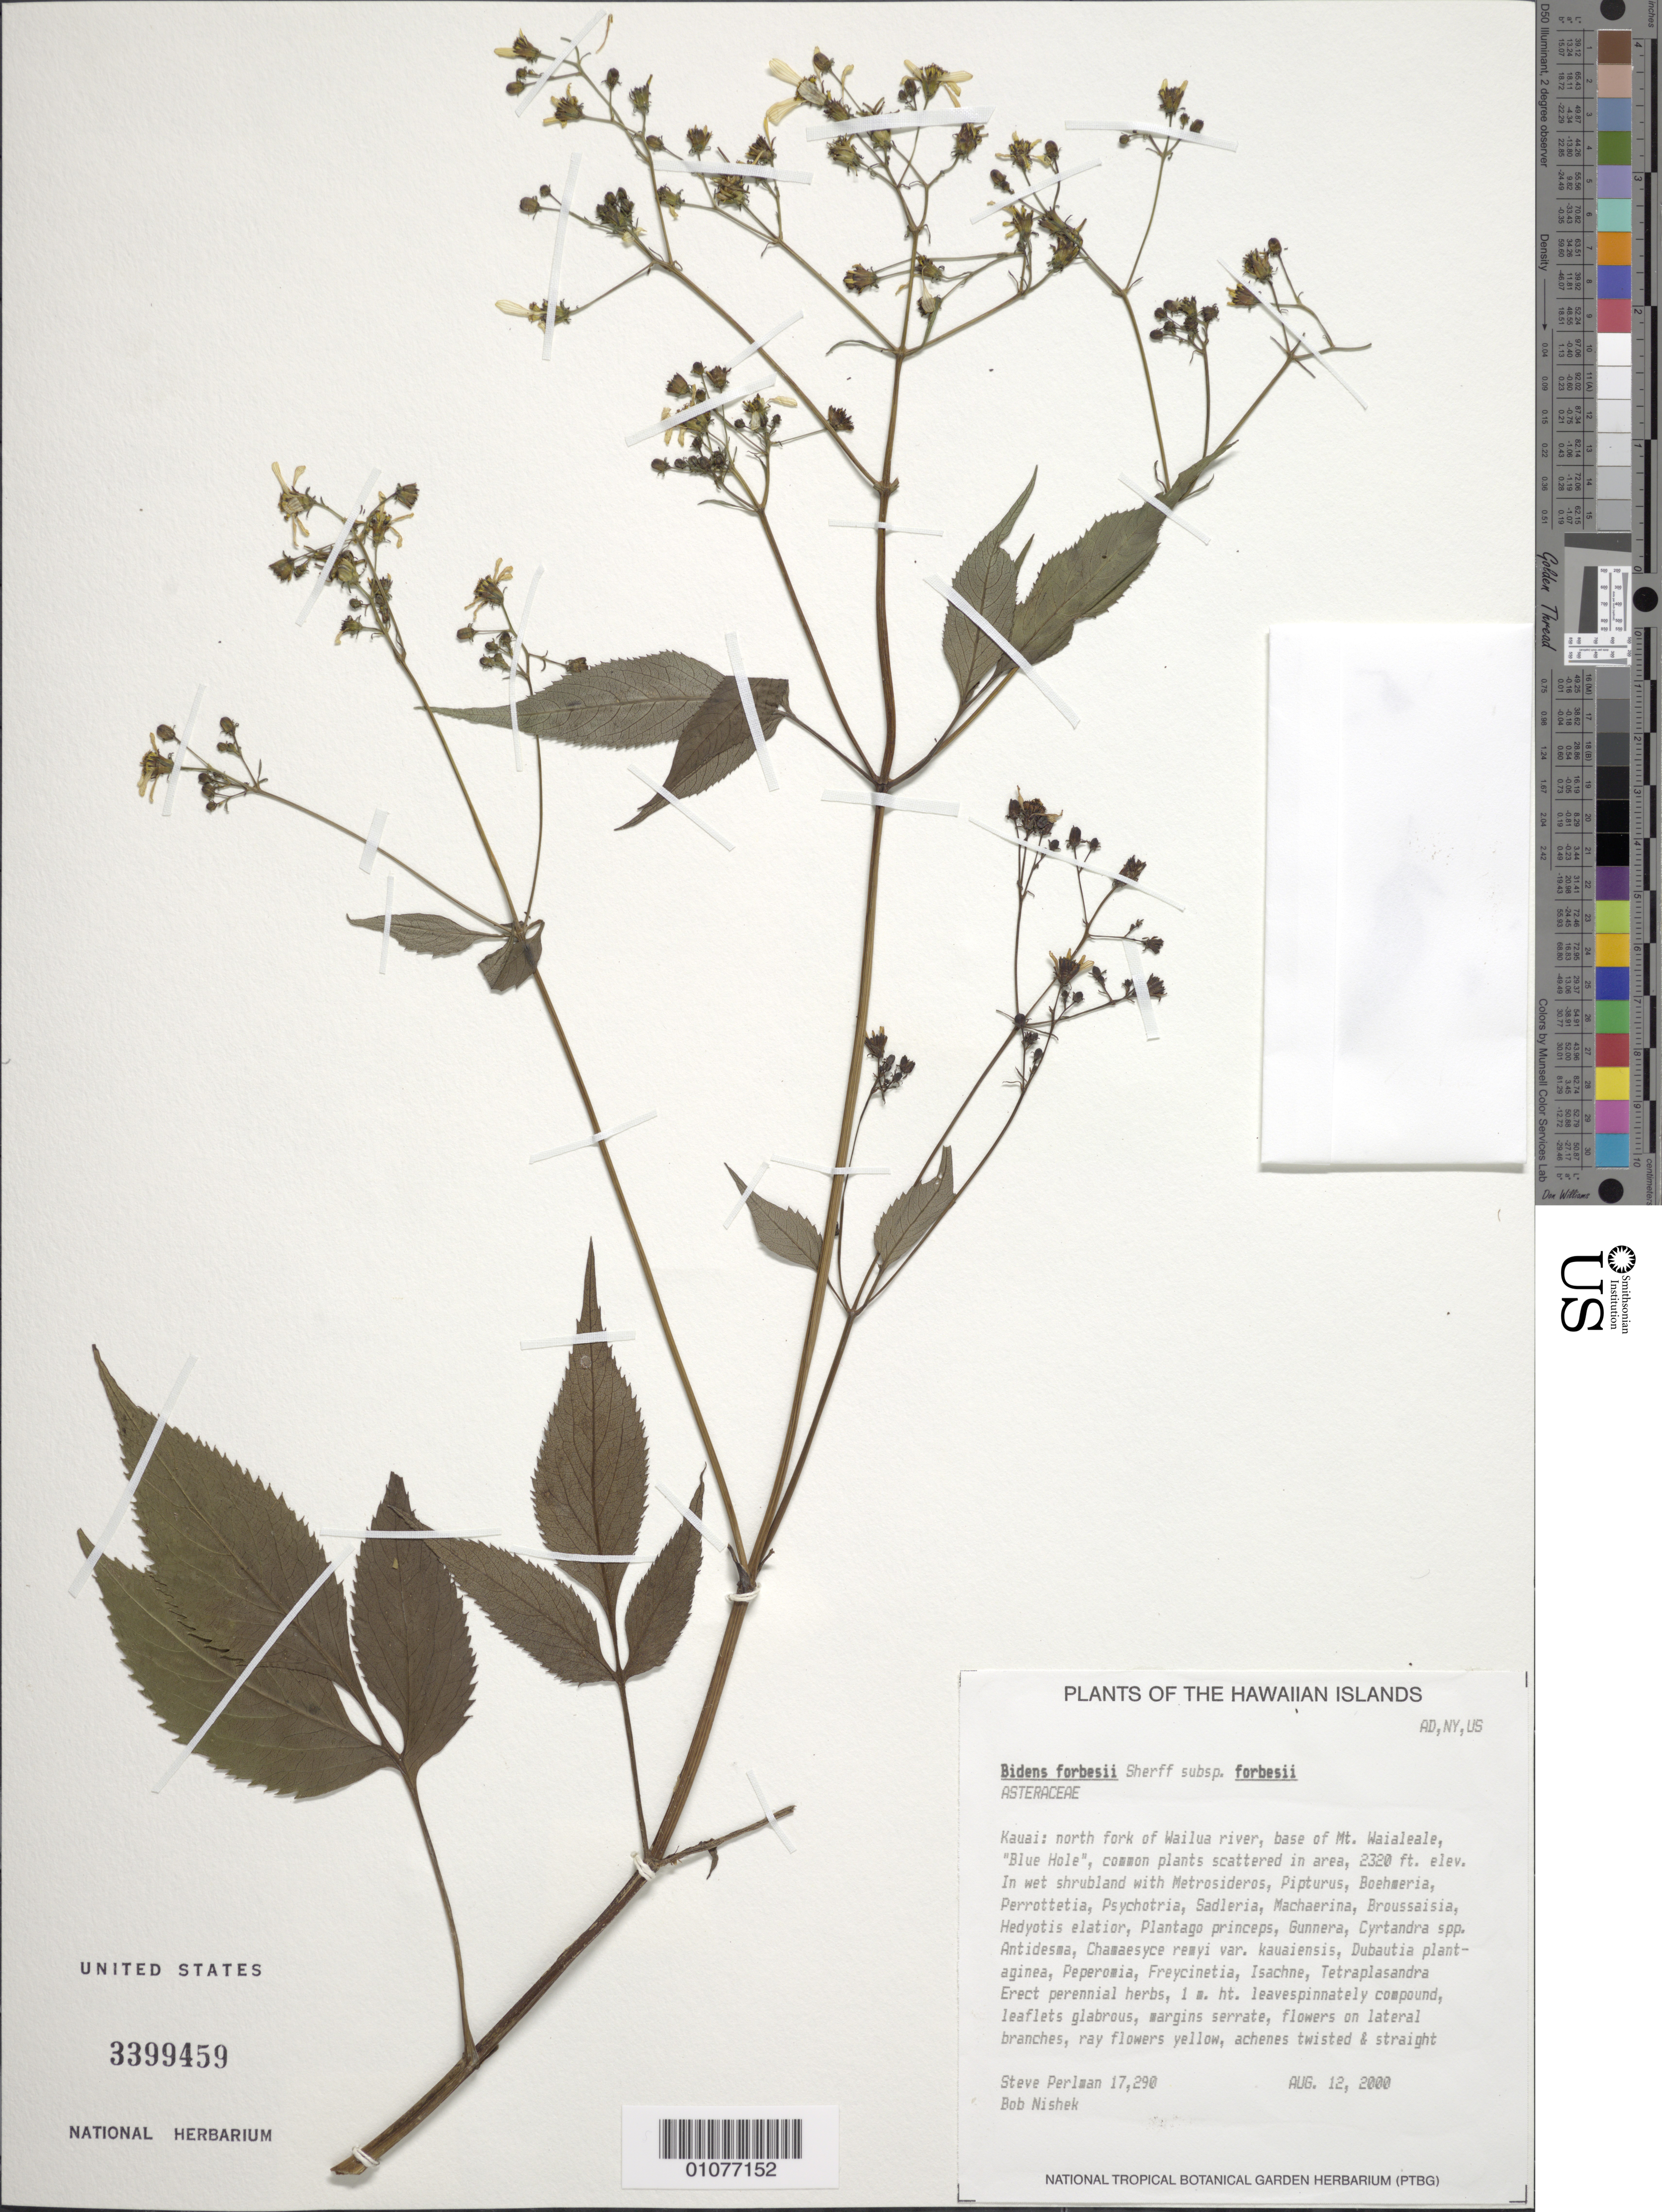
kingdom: Plantae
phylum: Tracheophyta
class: Magnoliopsida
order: Asterales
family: Asteraceae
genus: Bidens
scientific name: Bidens forbesii subsp. forbesii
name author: Sherff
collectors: S. P. Perlman & B. Nishek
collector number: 17290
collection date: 2000-08-12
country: United States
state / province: Hawaii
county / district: Kauai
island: Kaua'i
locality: N fork of Wailua river, base of Mt. Waialeale "Blue Hole"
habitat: In wet shrubland.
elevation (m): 707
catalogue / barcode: US 3399459